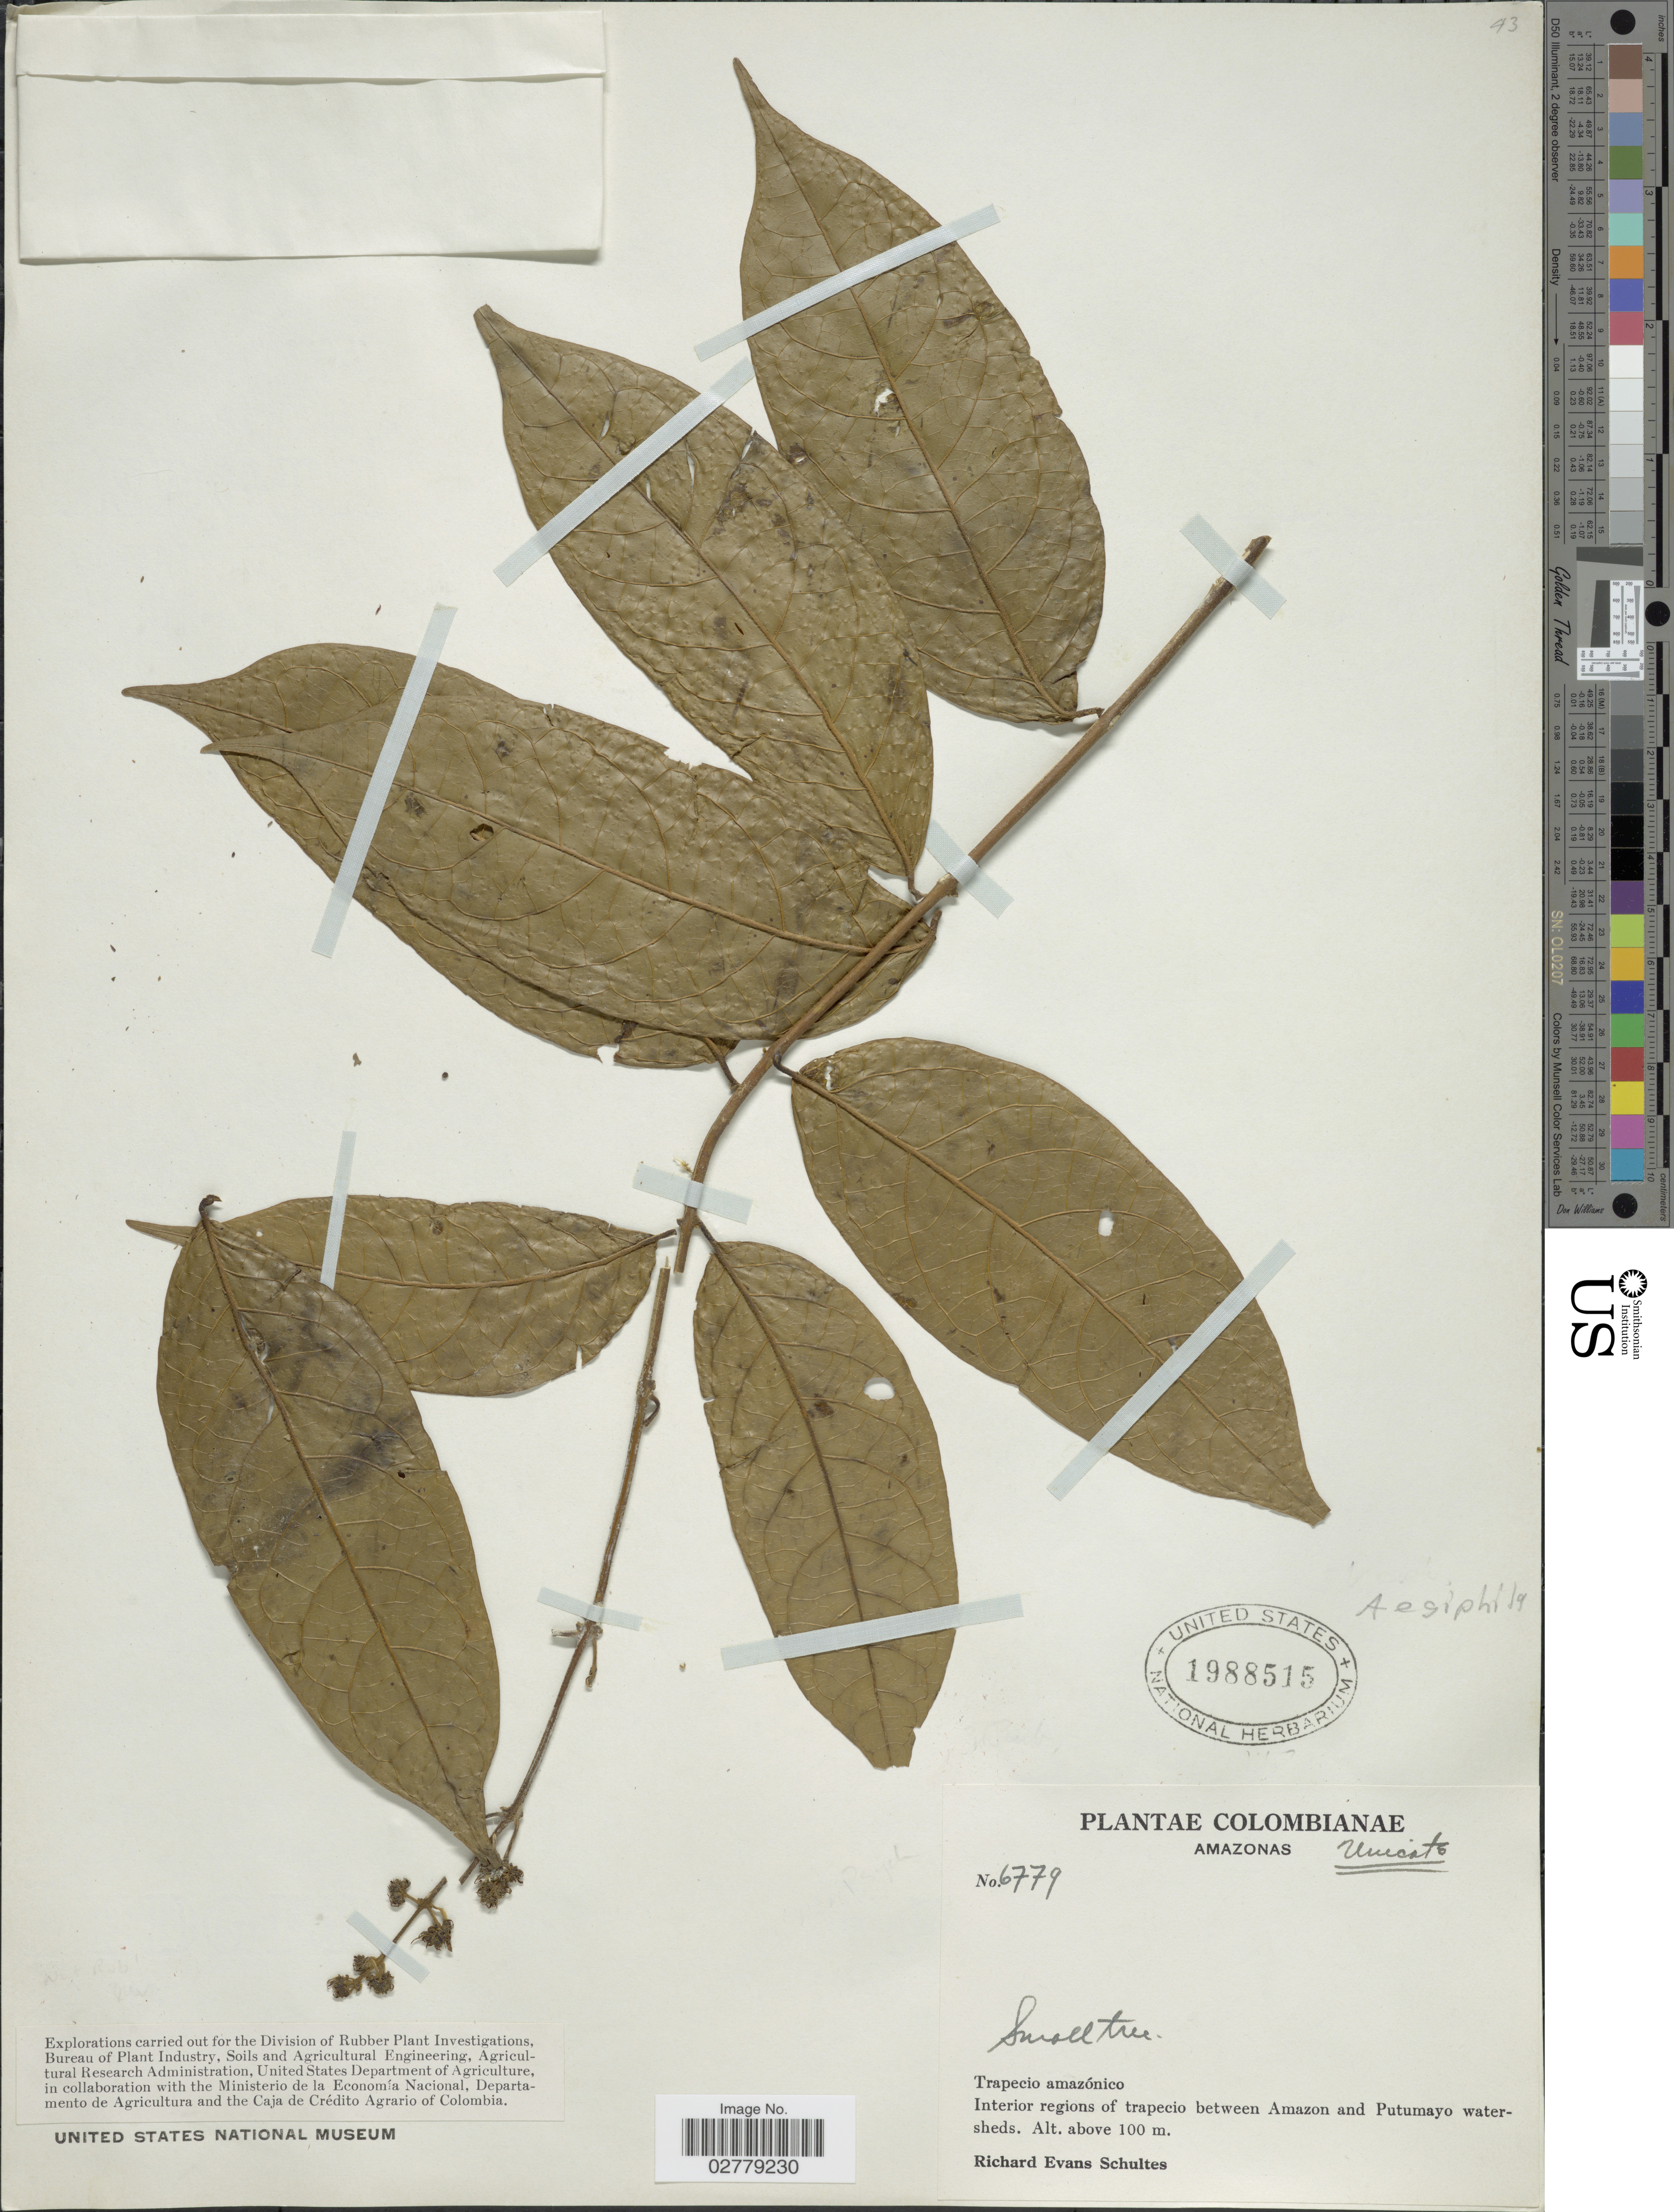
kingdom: Plantae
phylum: Tracheophyta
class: Magnoliopsida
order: Lamiales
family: Lamiaceae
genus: Aegiphila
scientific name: Aegiphila sp.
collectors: R. E. Schultes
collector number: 6779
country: Colombia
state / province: Amazônas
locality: Trapecio amazónico. Interior regions of trapecio between Amazon and Putumayo watersheds.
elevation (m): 100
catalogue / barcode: US 1988515